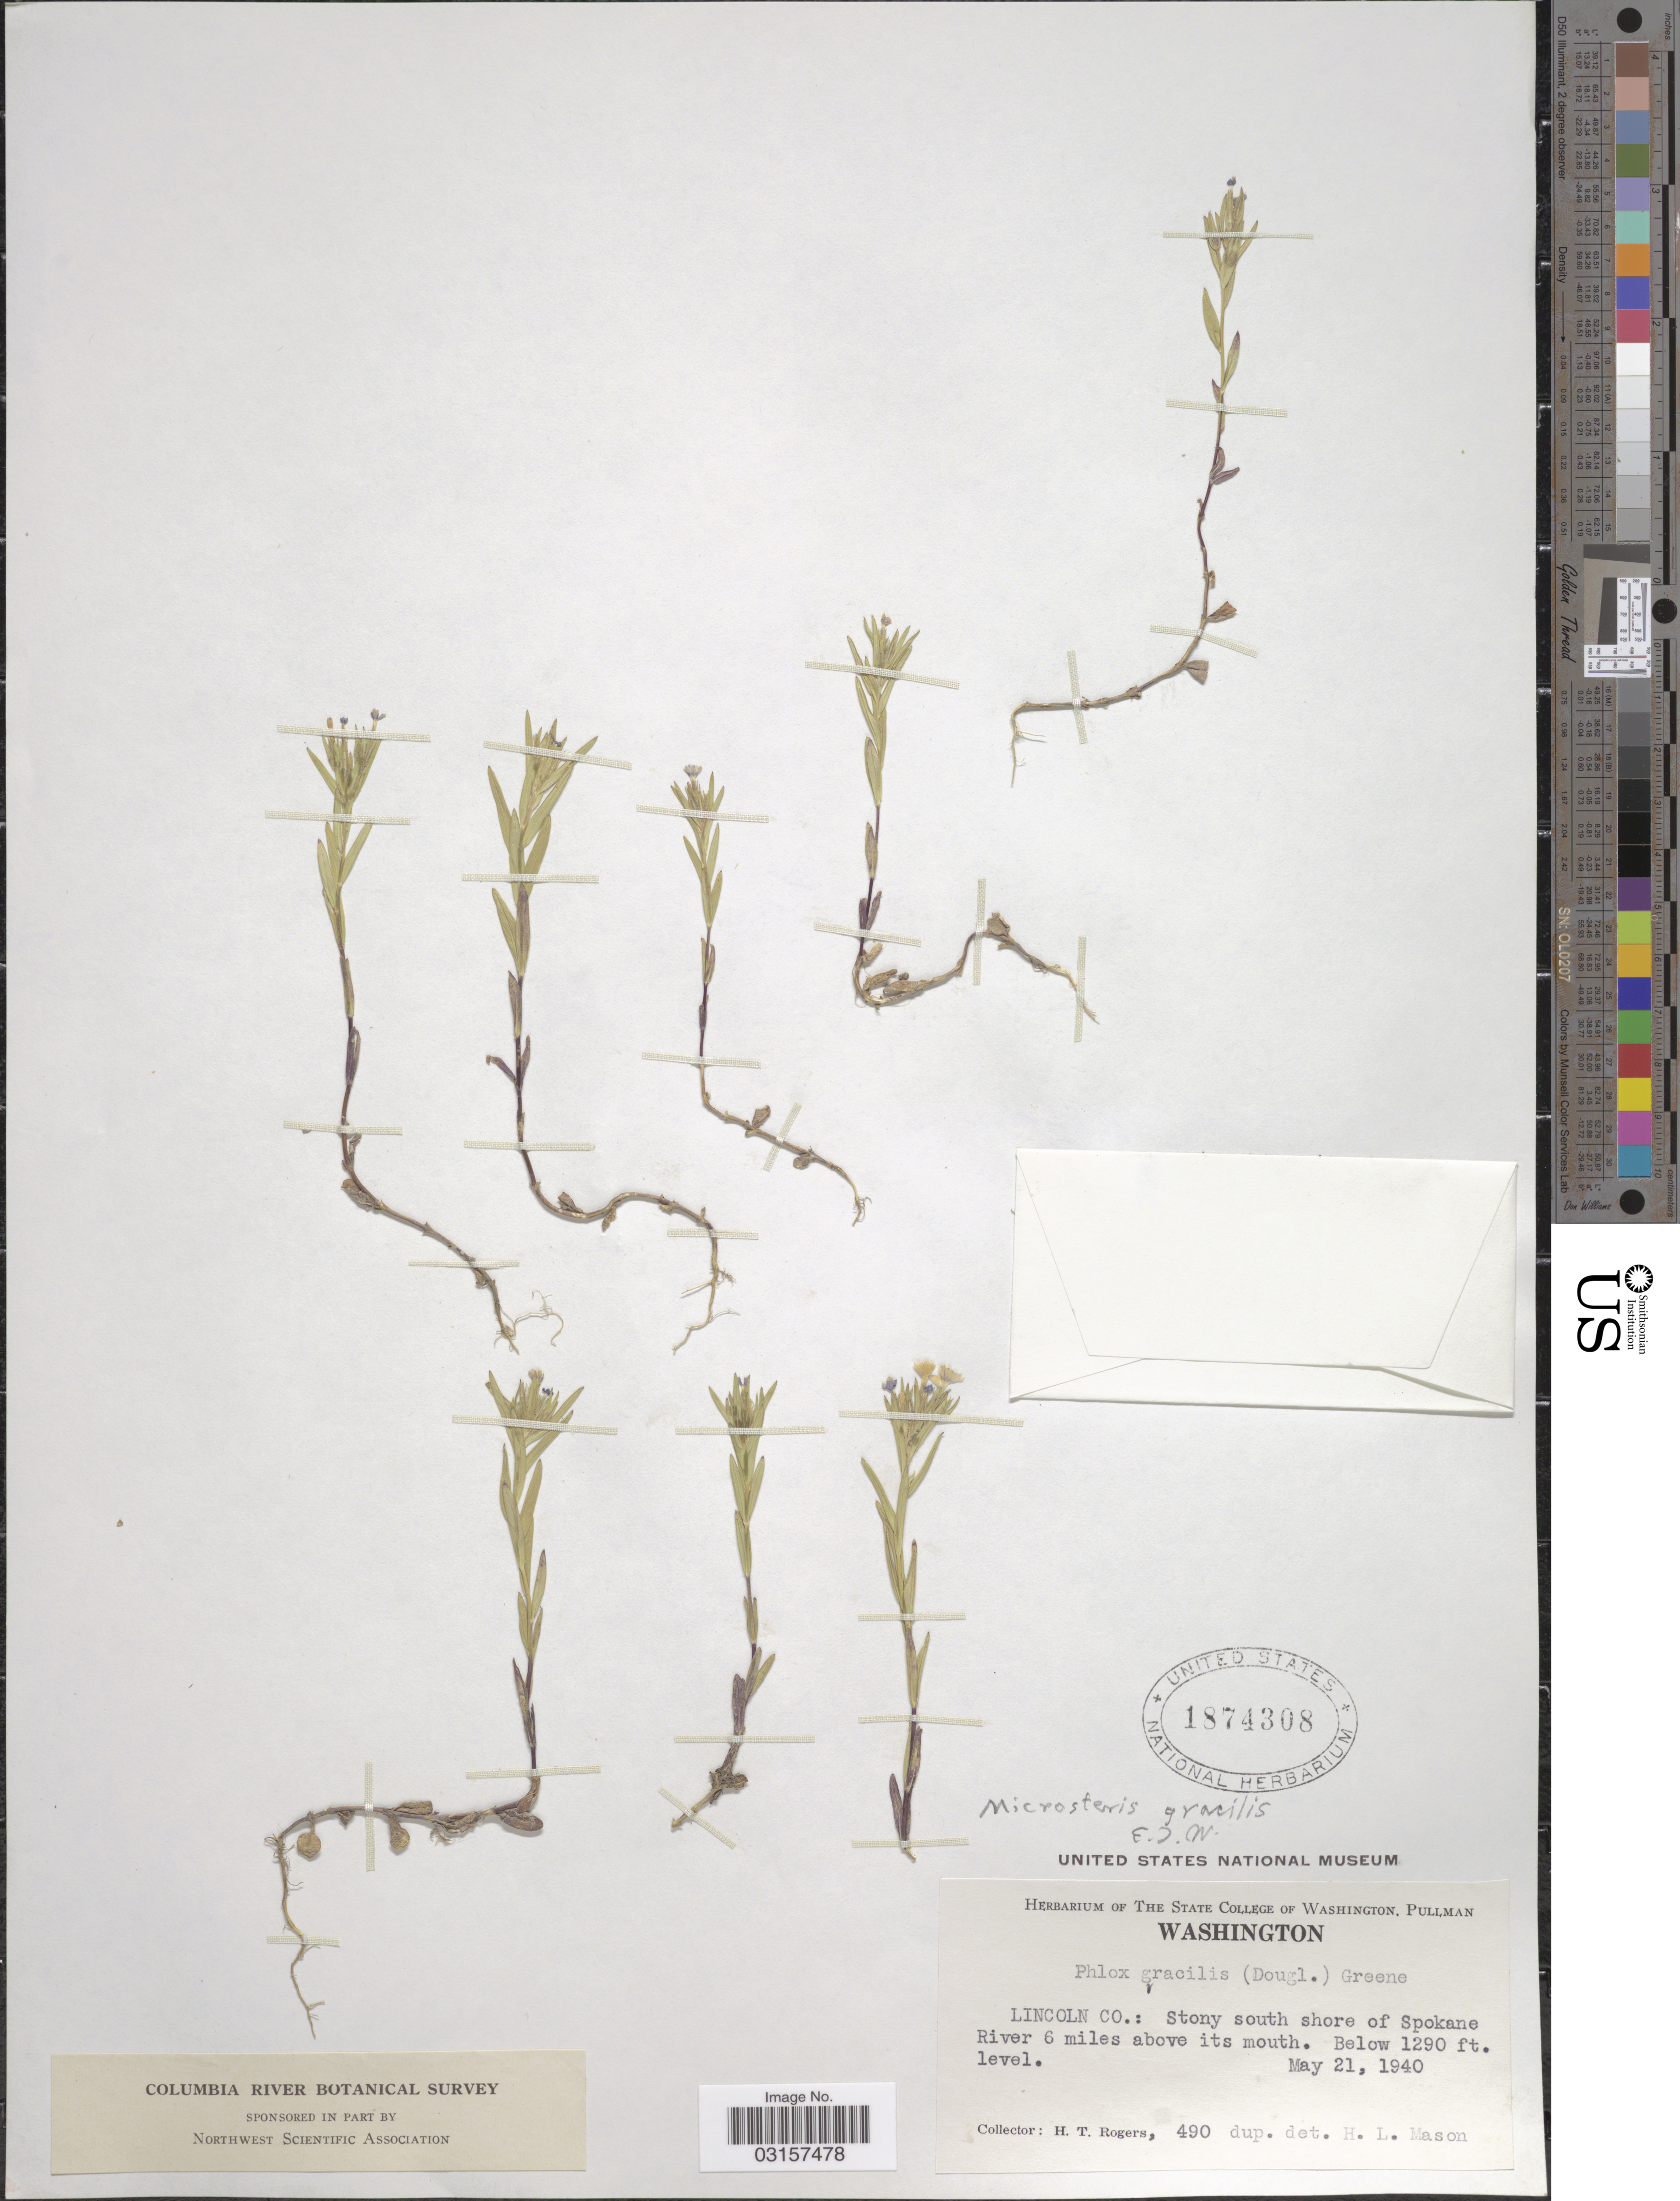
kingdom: Plantae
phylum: Tracheophyta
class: Magnoliopsida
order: Ericales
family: Polemoniaceae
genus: Microsteris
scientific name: Microsteris gracilis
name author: (Hook.) Greene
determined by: (US) Smithsonian Institution - National Museum of Natural History - Department of Botany (UNITED STATES)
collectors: H. Rogers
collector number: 490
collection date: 1940-05-21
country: United States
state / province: Washington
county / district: Lincoln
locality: Lincoln Co.: Stony south shore of Spokane River 6 miles above its mouth.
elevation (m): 393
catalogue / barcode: US 1874308